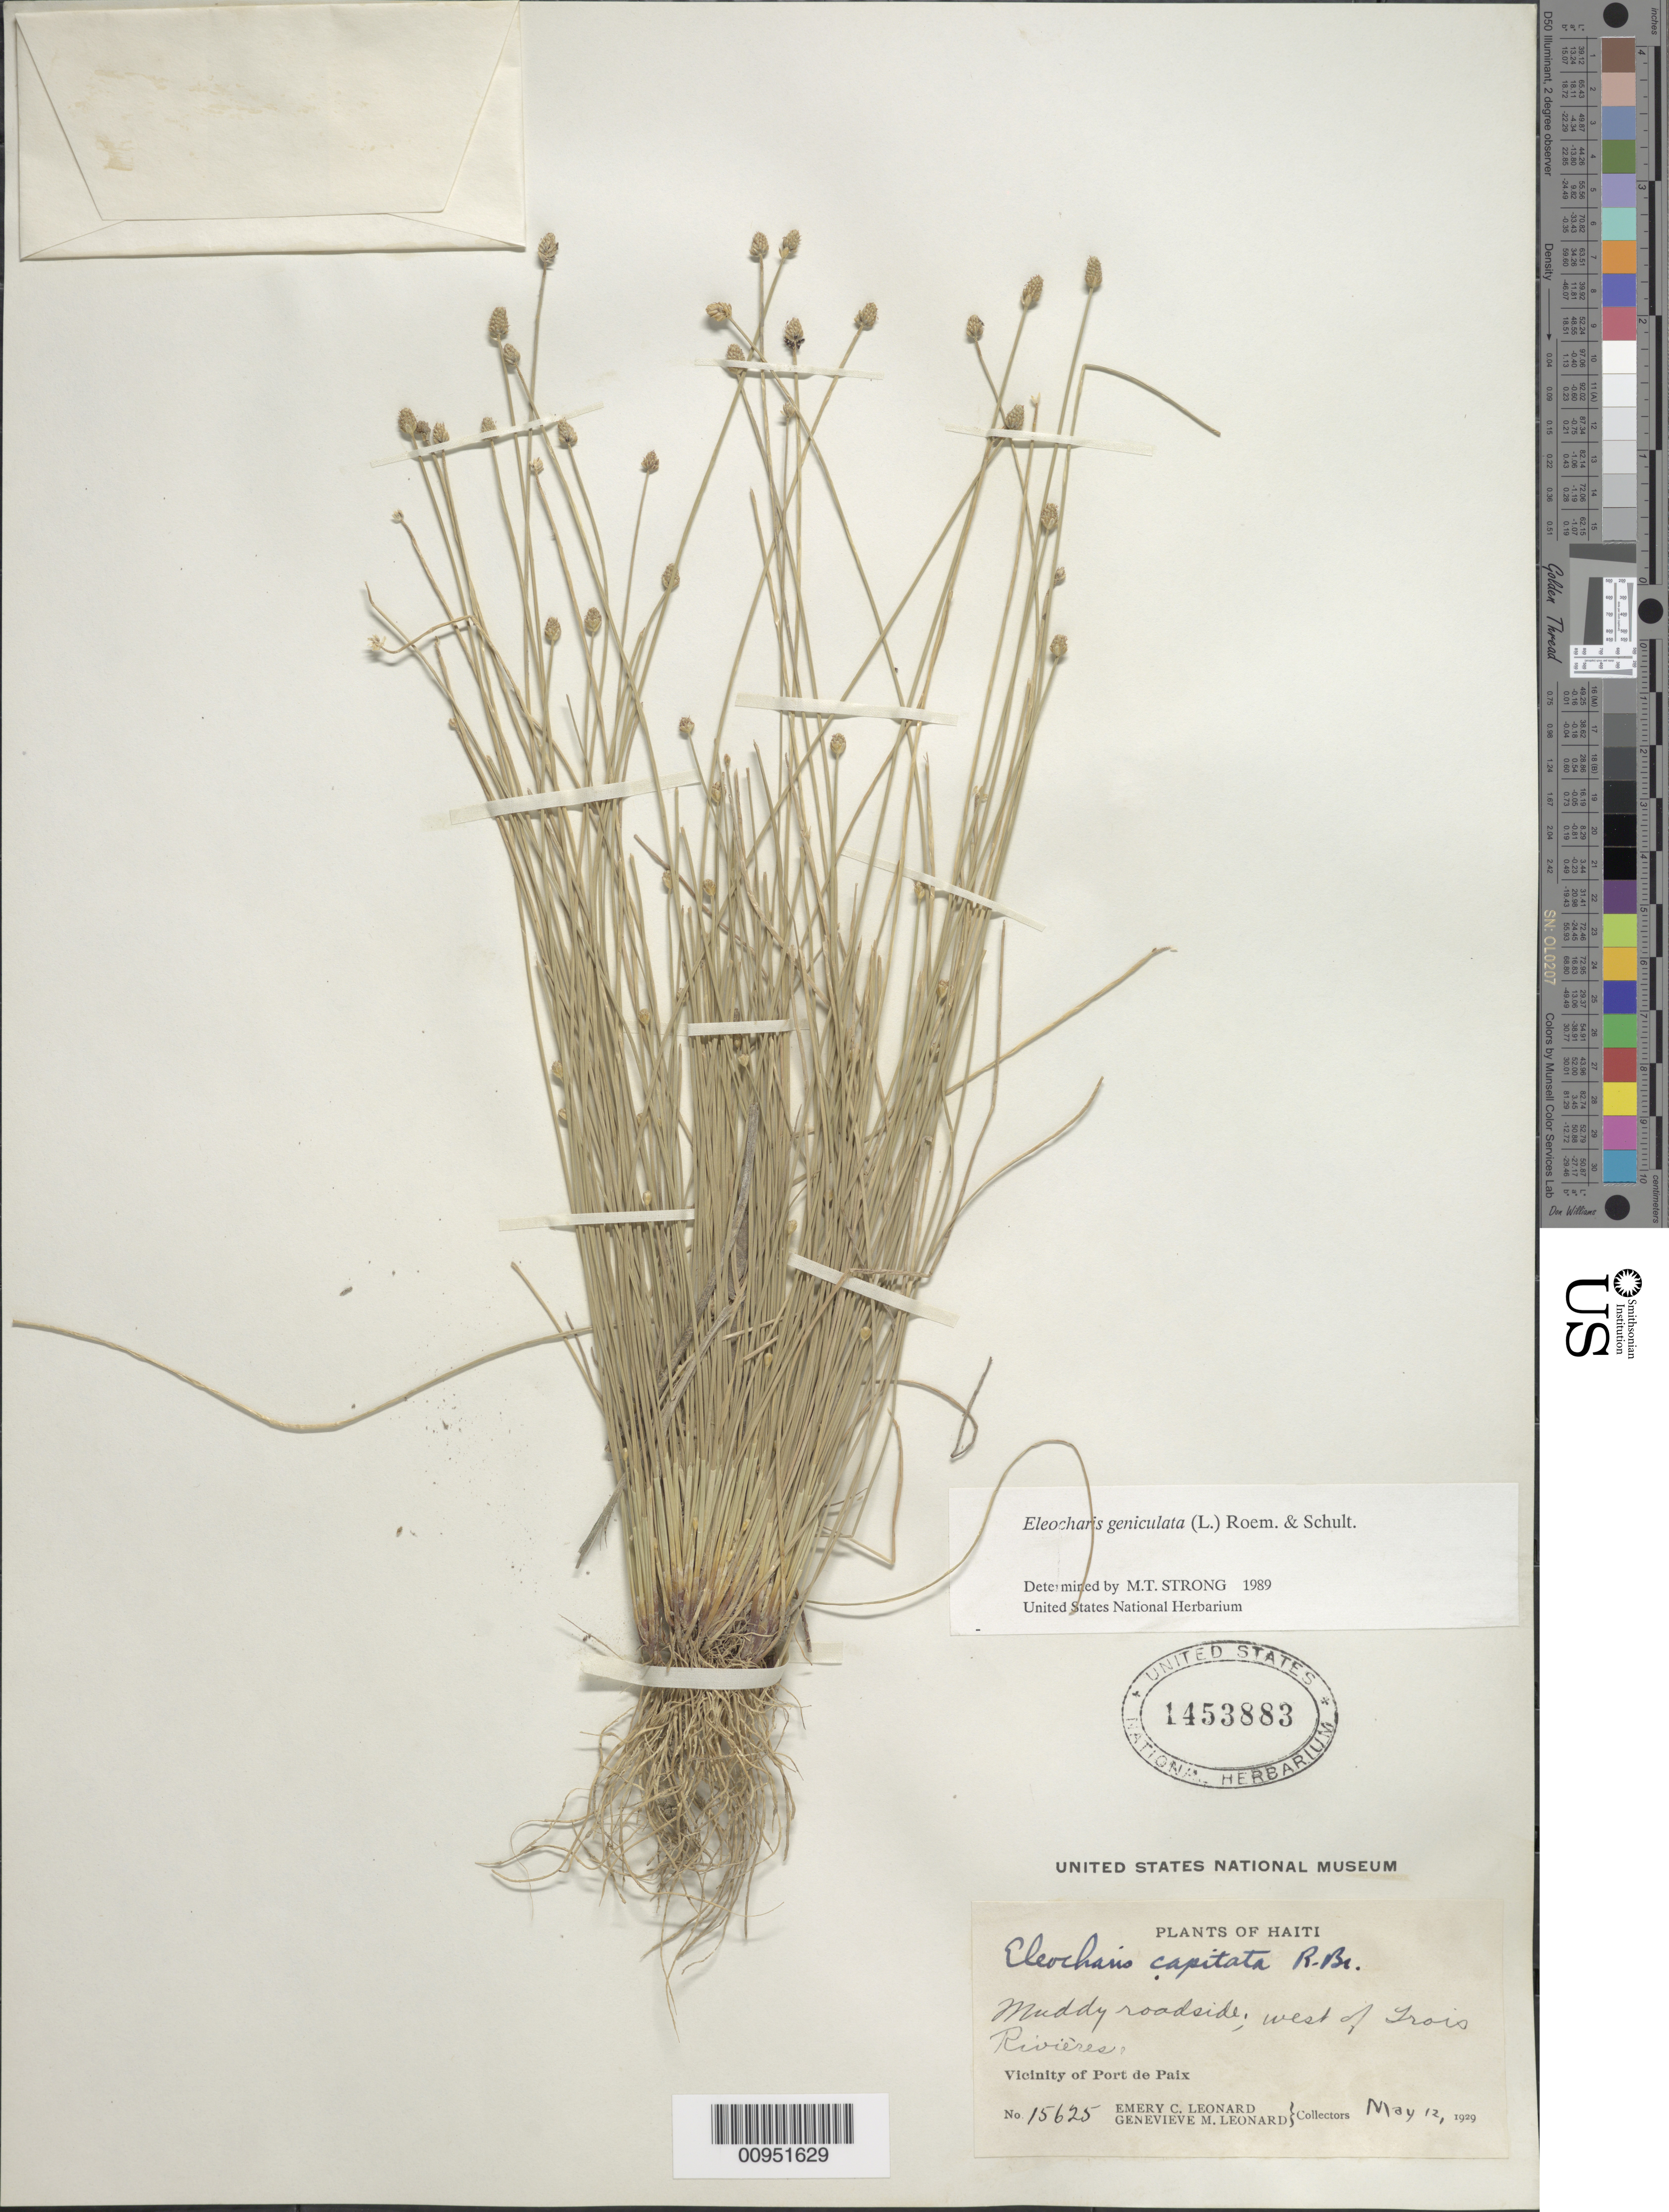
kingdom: Plantae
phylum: Tracheophyta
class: Liliopsida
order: Poales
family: Cyperaceae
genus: Eleocharis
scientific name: Eleocharis geniculata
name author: (L.) Roem. & Schult.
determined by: Strong, M. T., (US), Smithsonian Institution - National Museum of Natural History (UNITED STATES)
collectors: E. C. Leonard & G. M. Leonard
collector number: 15625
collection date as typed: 12 May 1929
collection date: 1929-05-12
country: Haiti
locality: Vicinity of Port de Paix, roadside W of Trois Rivière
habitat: Muddy roadside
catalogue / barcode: US 1453883